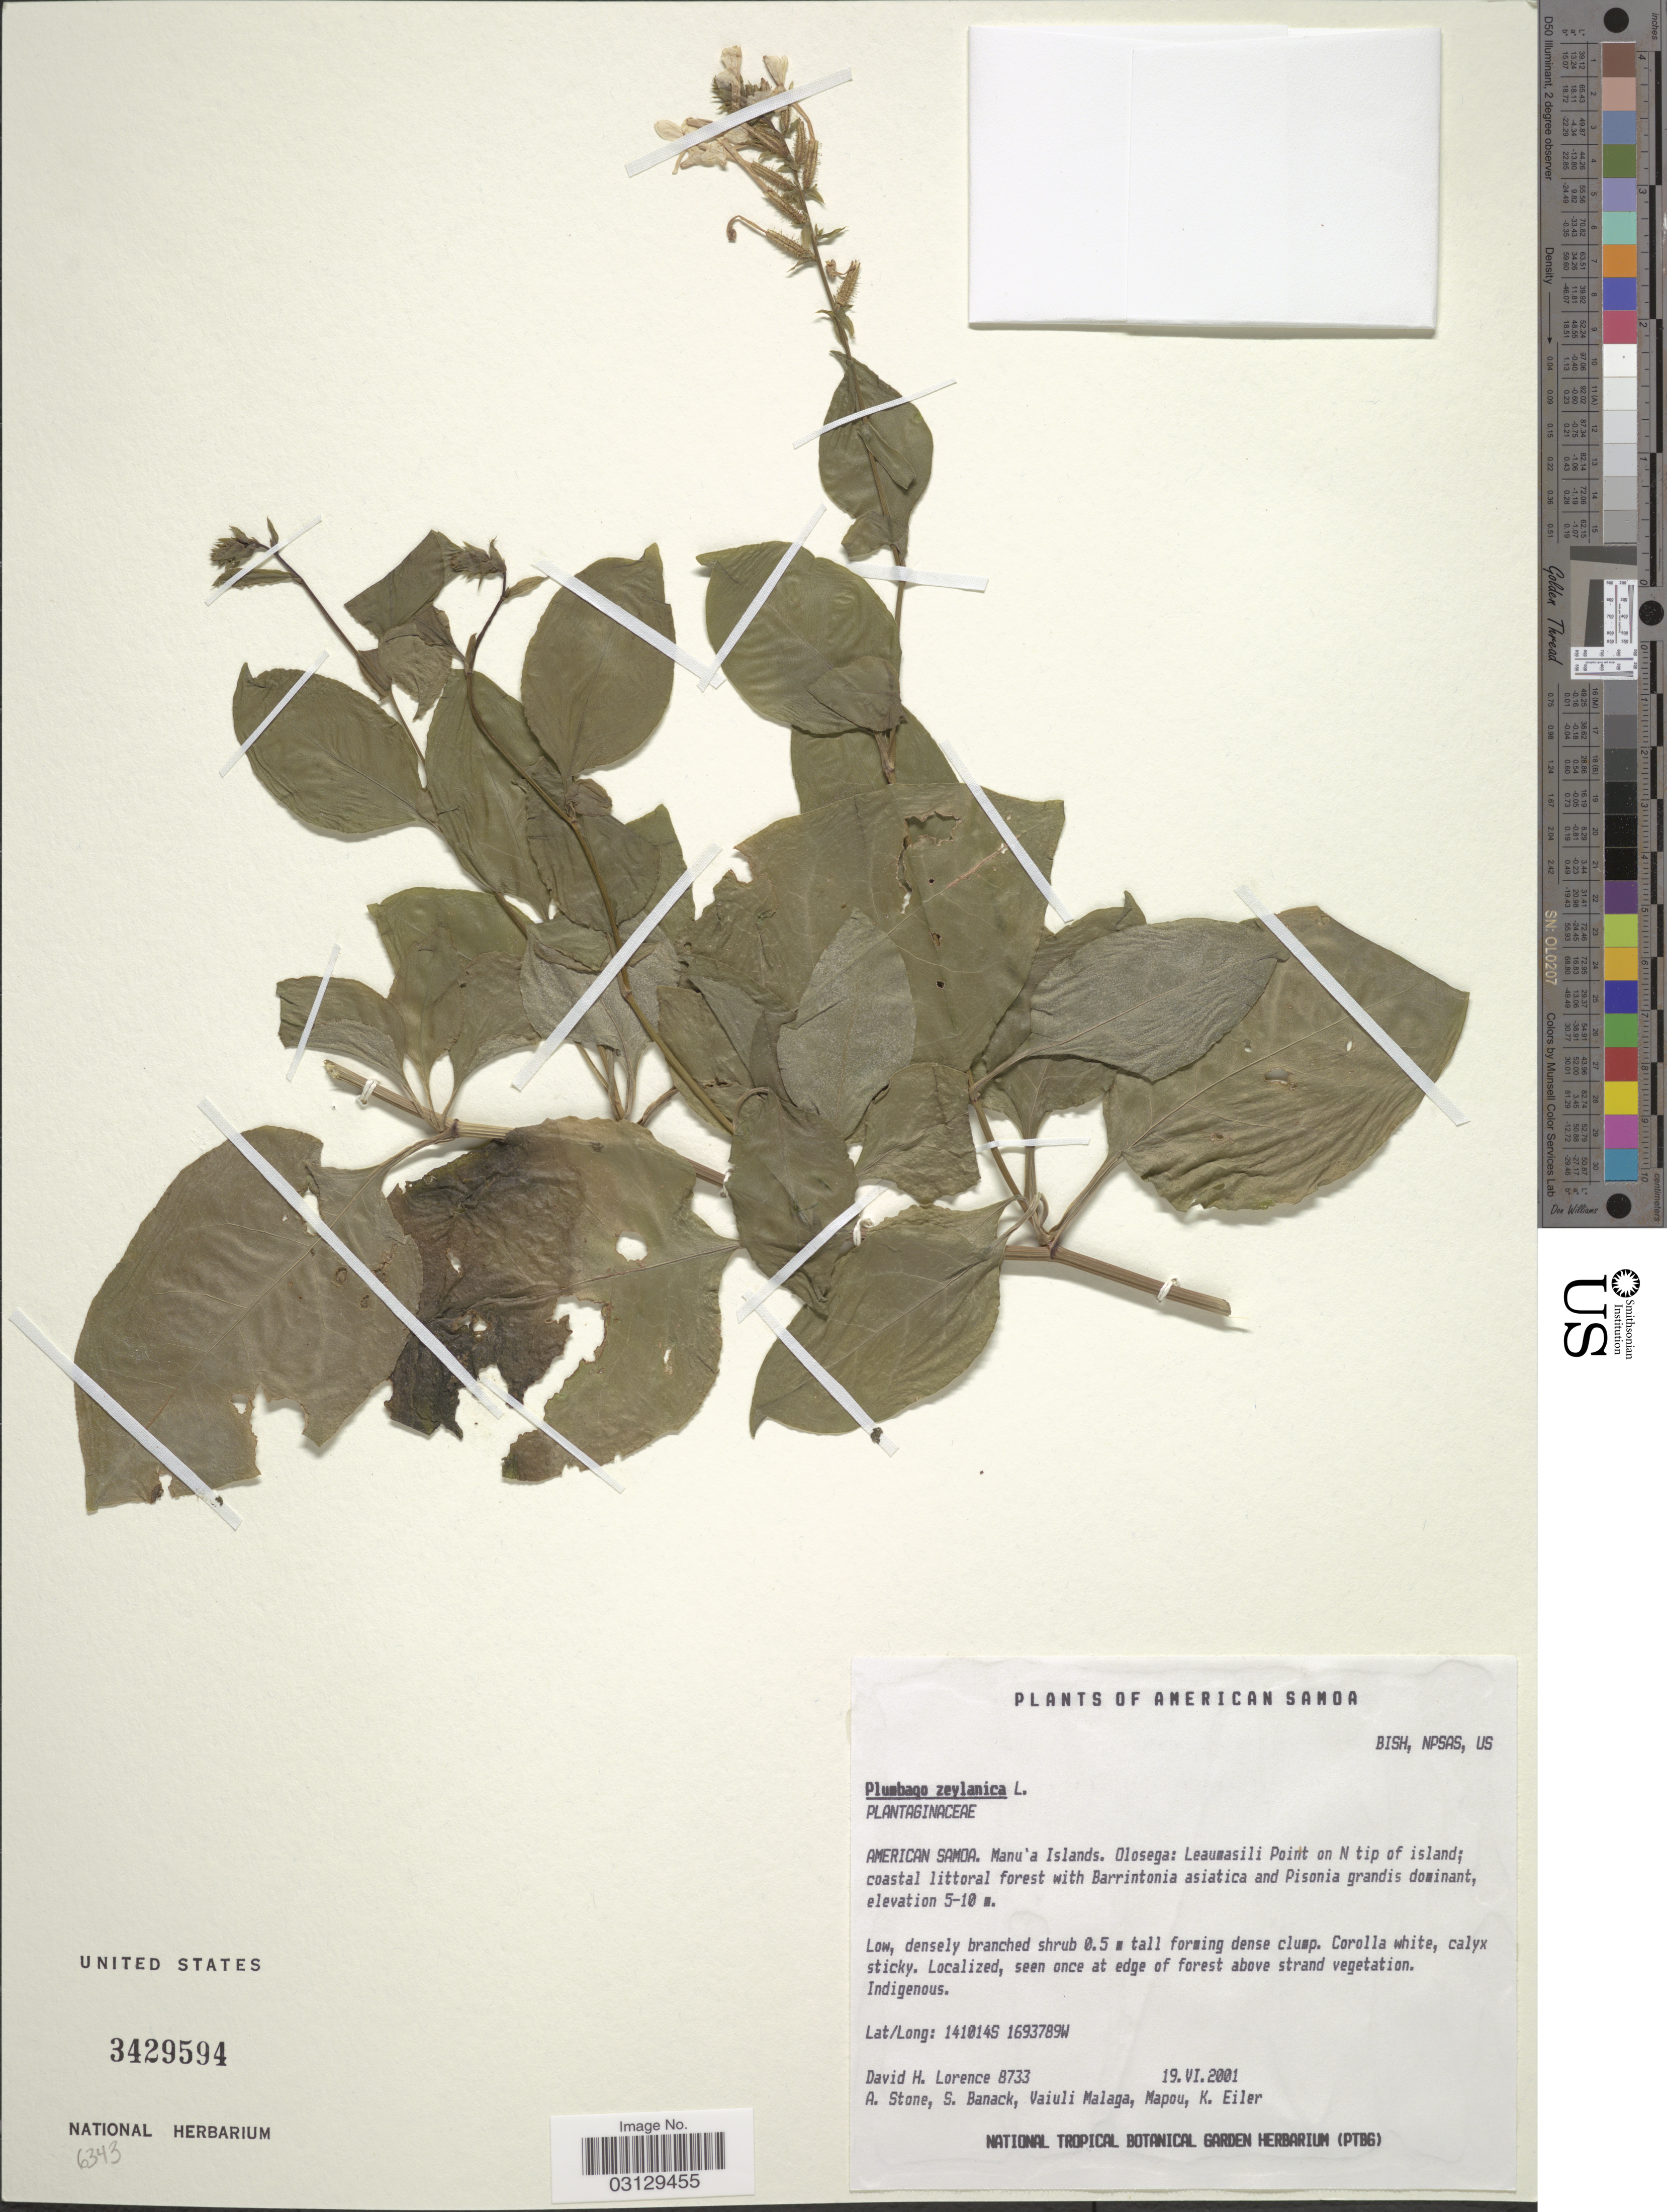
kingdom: Plantae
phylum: Tracheophyta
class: Magnoliopsida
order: Caryophyllales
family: Plumbaginaceae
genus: Plumbago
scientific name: Plumbago zeylanica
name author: L.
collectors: D. Lorence, A. Stone, S. Banack, V. Malaga & et al.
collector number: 8733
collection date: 2001-06-19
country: American Samoa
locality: Manu'a Islands. Olosega: Leaumasili Point on N tip of island.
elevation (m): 5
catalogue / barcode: US 3429594